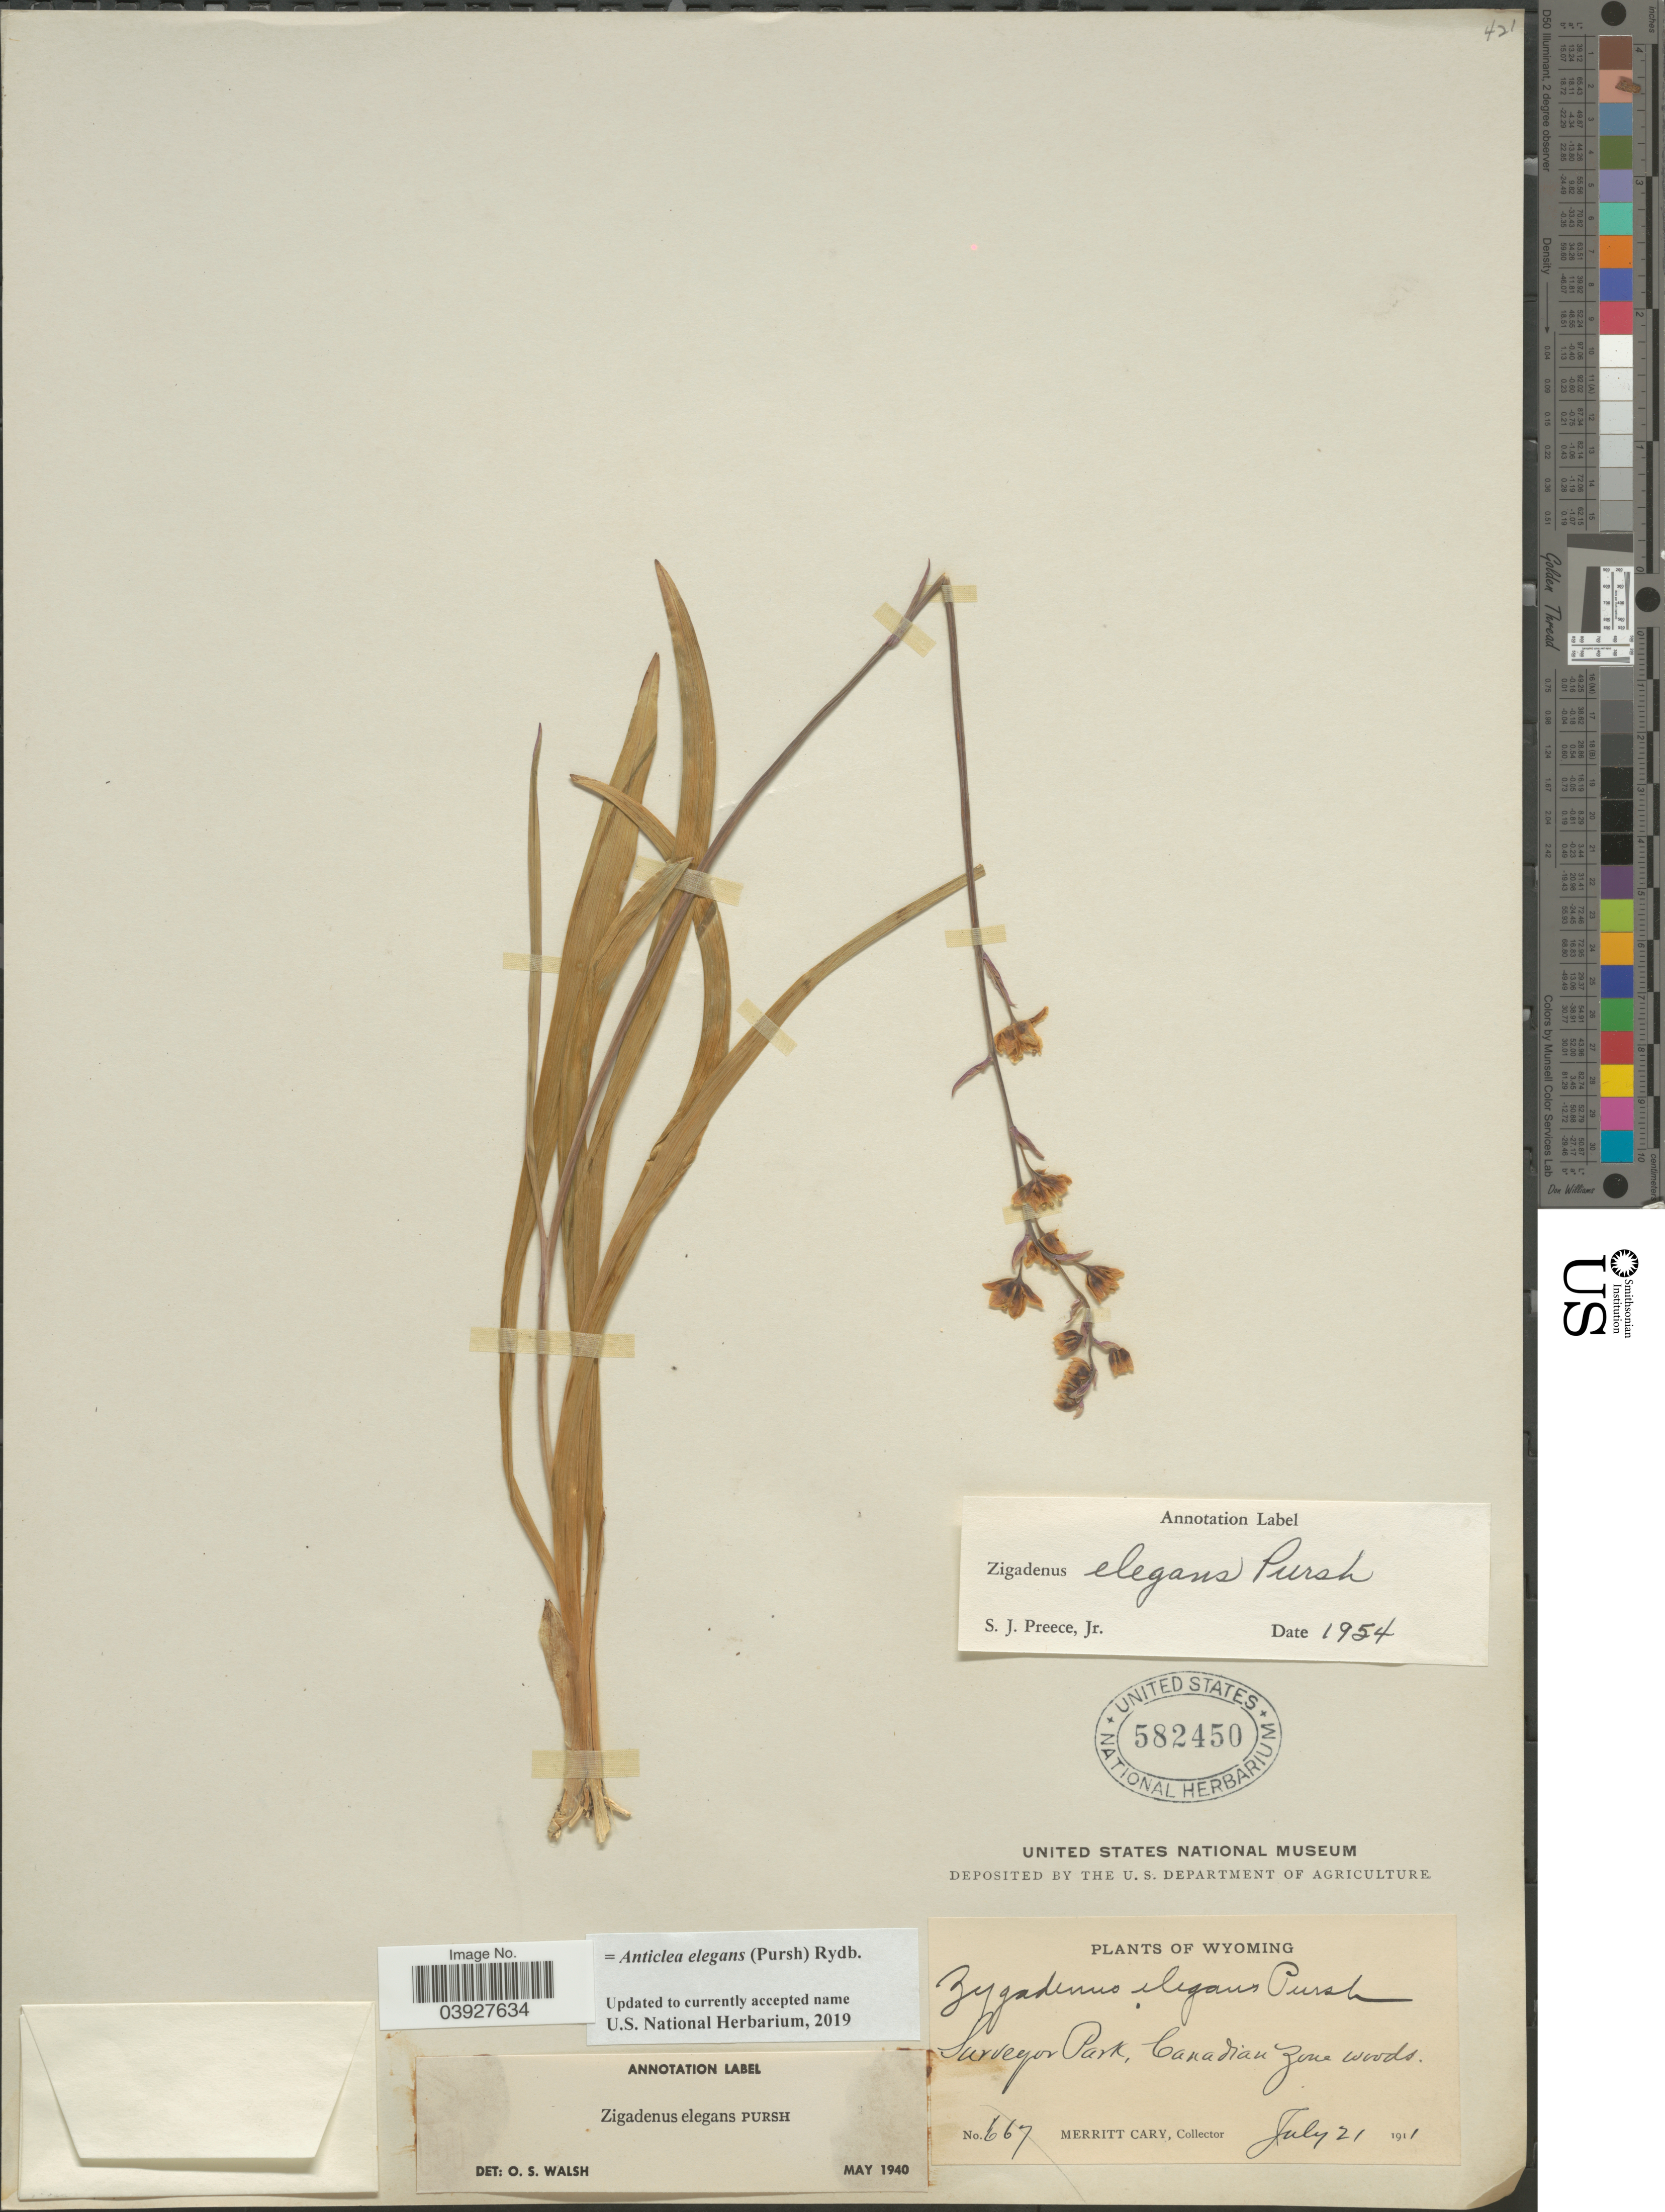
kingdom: Plantae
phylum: Tracheophyta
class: Liliopsida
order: Liliales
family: Melanthiaceae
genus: Anticlea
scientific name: Anticlea elegans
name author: (Pursh) Rydb.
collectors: M. Cary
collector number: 667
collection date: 1911-07-21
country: United States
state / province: Wyoming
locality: Surveyor Park, Canadian Zone woods.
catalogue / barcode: US 582450